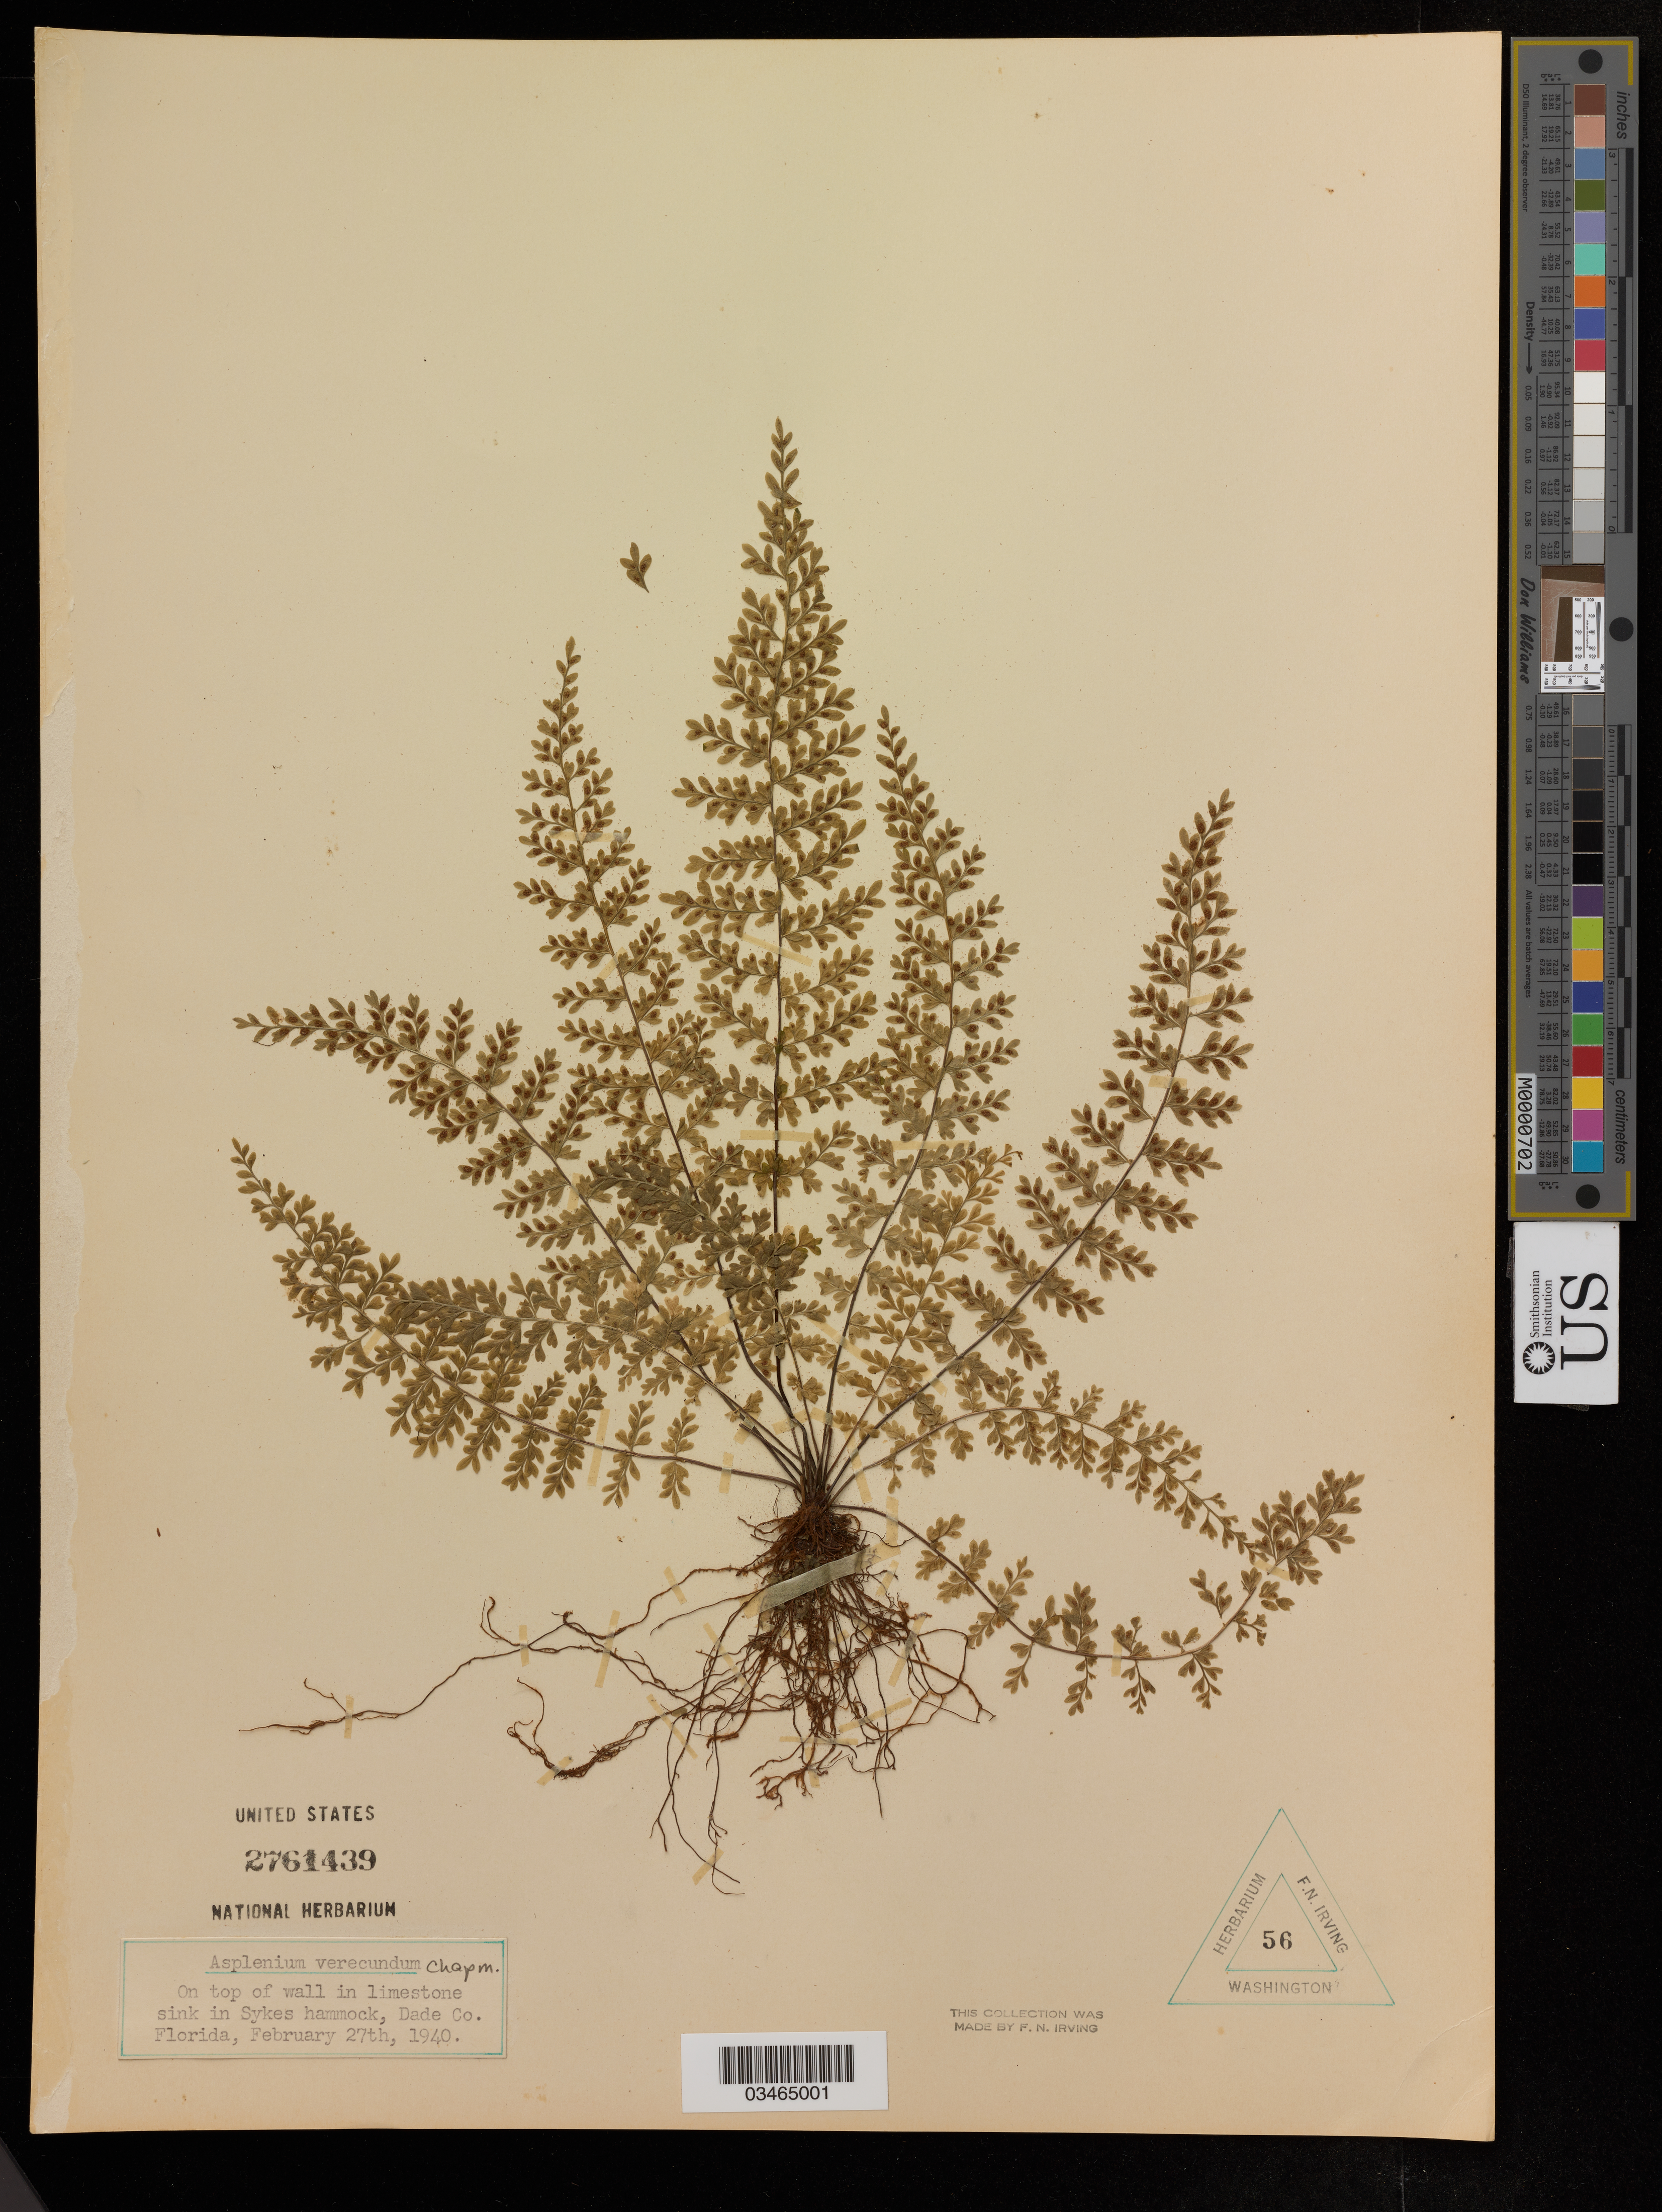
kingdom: Plantae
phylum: Tracheophyta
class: Polypodiopsida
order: Polypodiales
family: Aspleniaceae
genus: Asplenium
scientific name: Asplenium verecundum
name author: Chapm.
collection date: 1940-02-27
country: United States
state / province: Florida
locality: On top of wall in limestone sink in Sykes hammock, Dade Co.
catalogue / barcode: US 2761439